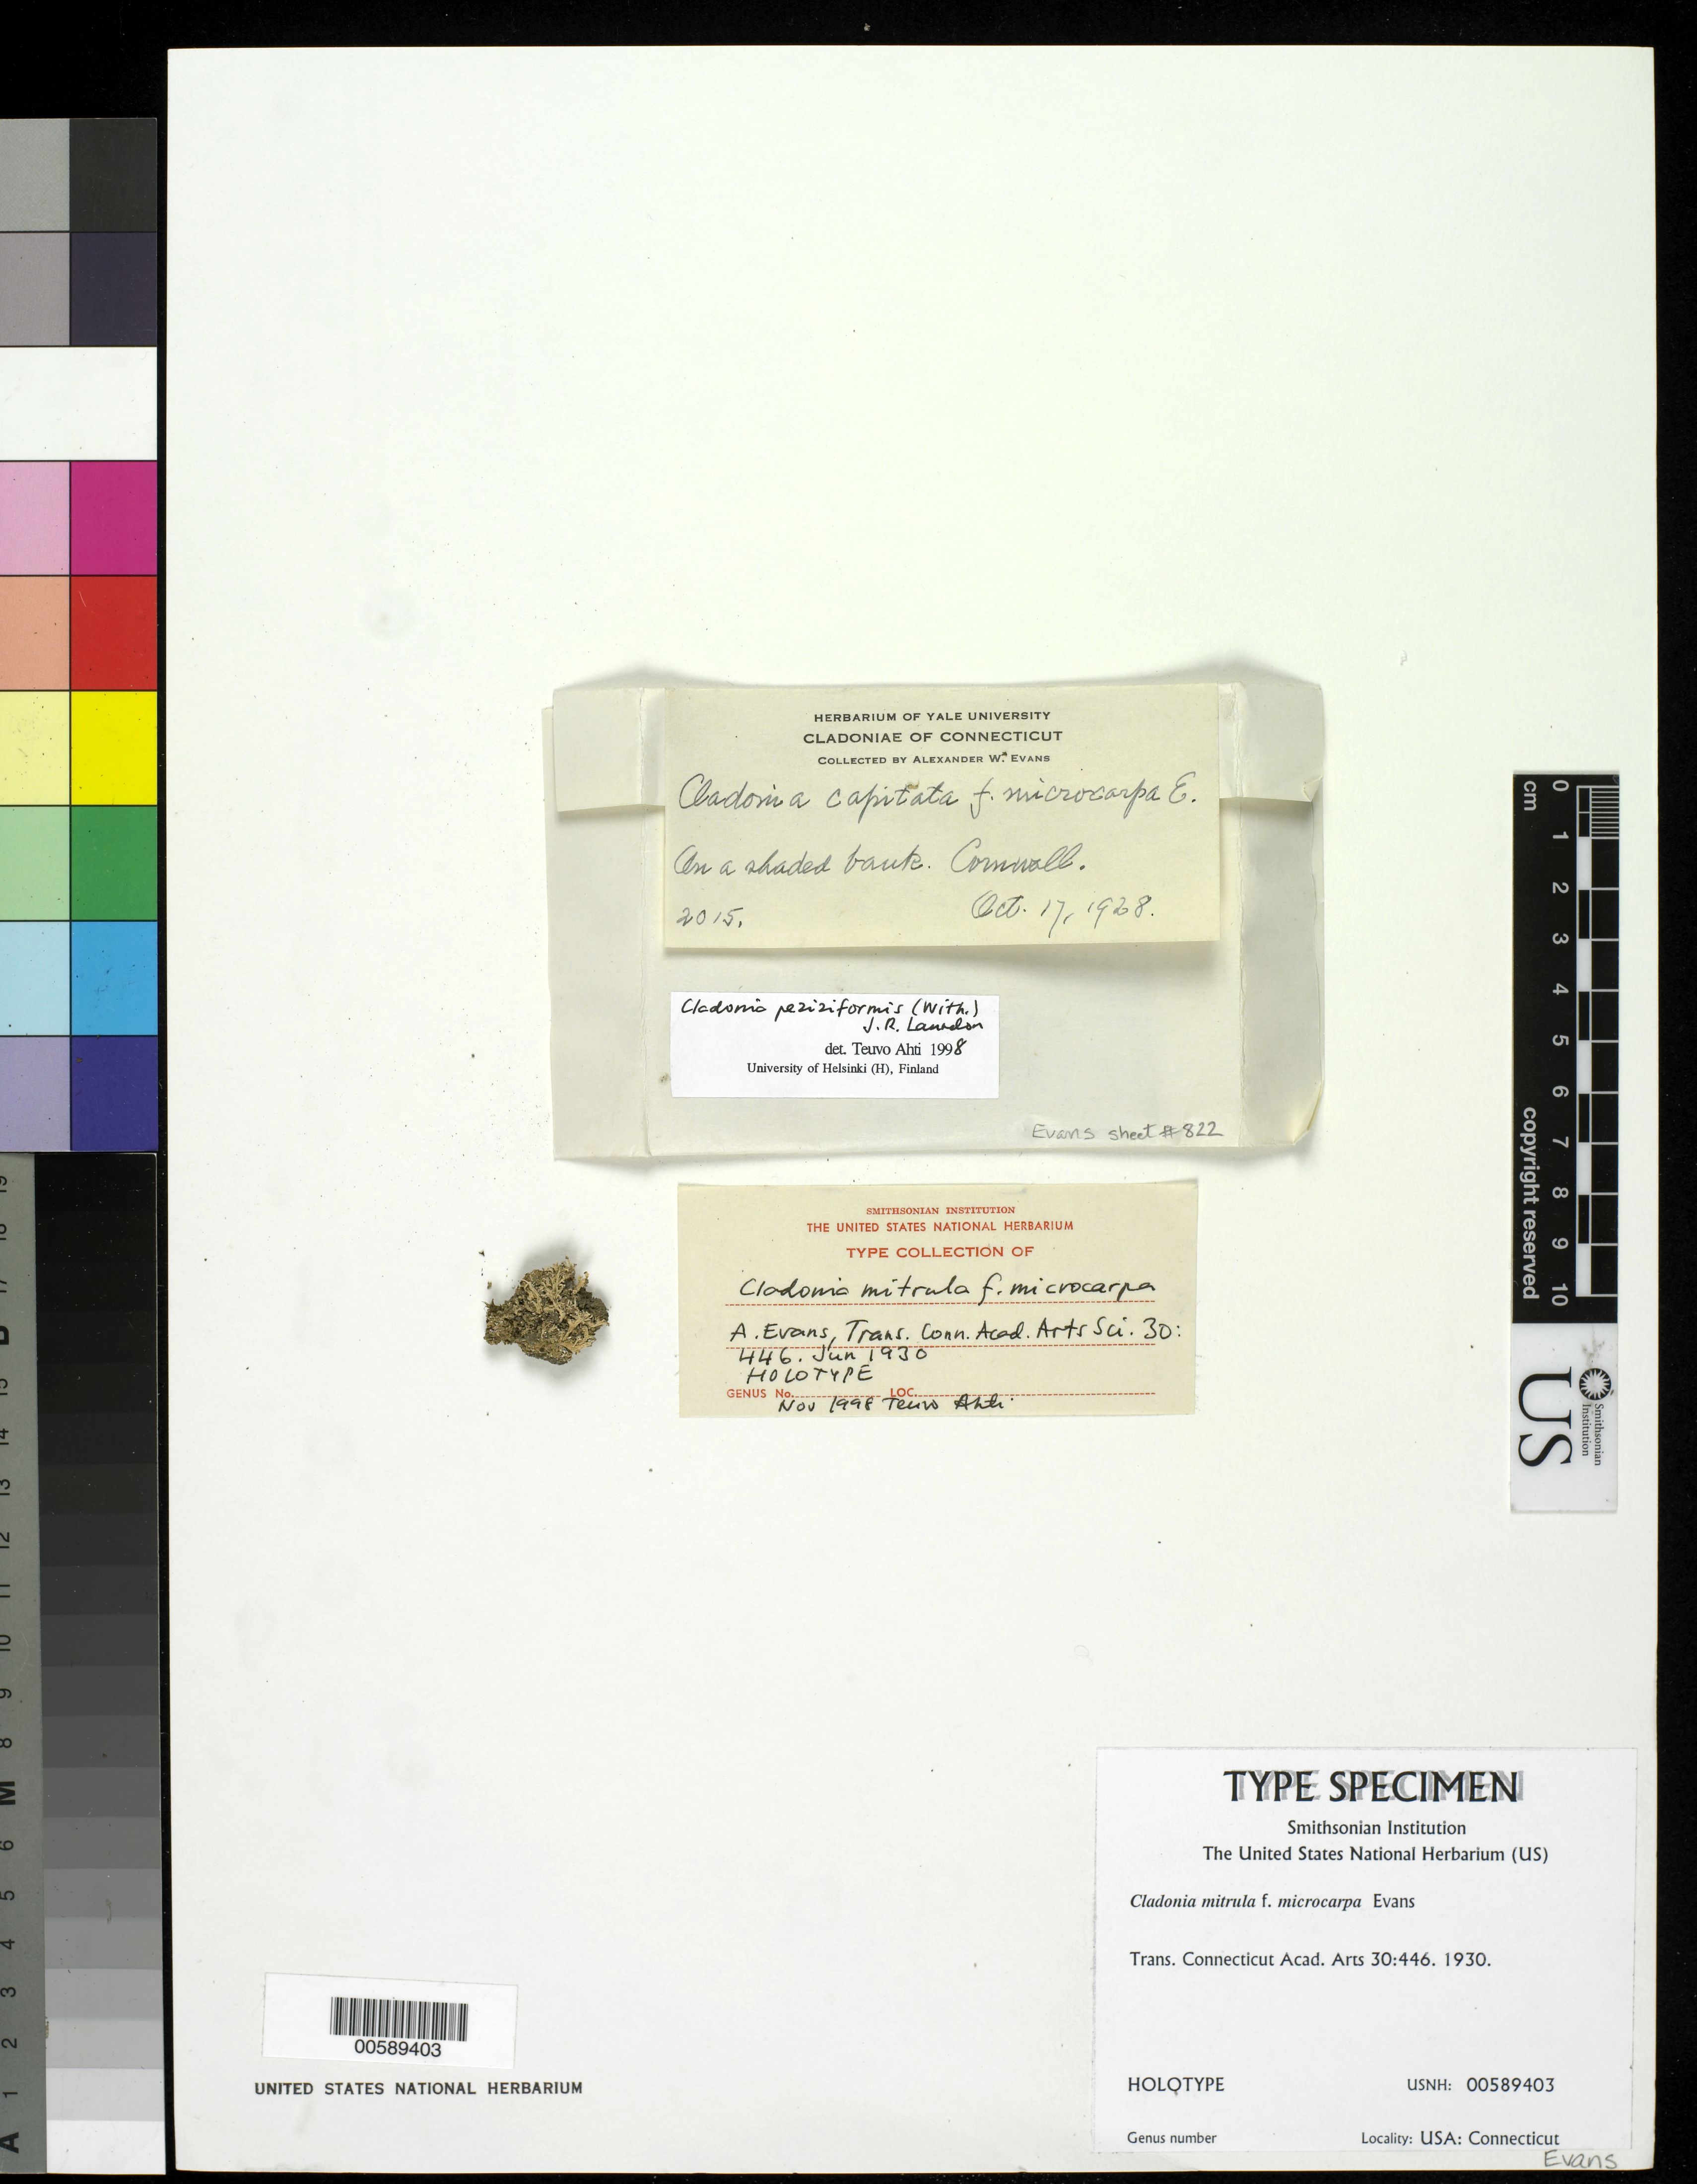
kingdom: Fungi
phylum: Ascomycota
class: Lecanoromycetes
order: Lecanorales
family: Cladoniaceae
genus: Cladonia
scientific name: Cladonia mitrula f. microcarpa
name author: A. Evans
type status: Holotype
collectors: A. W. Evans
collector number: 2015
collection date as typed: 17 Oct 1928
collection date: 1928-10-17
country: United States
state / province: Connecticut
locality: Cornwall.